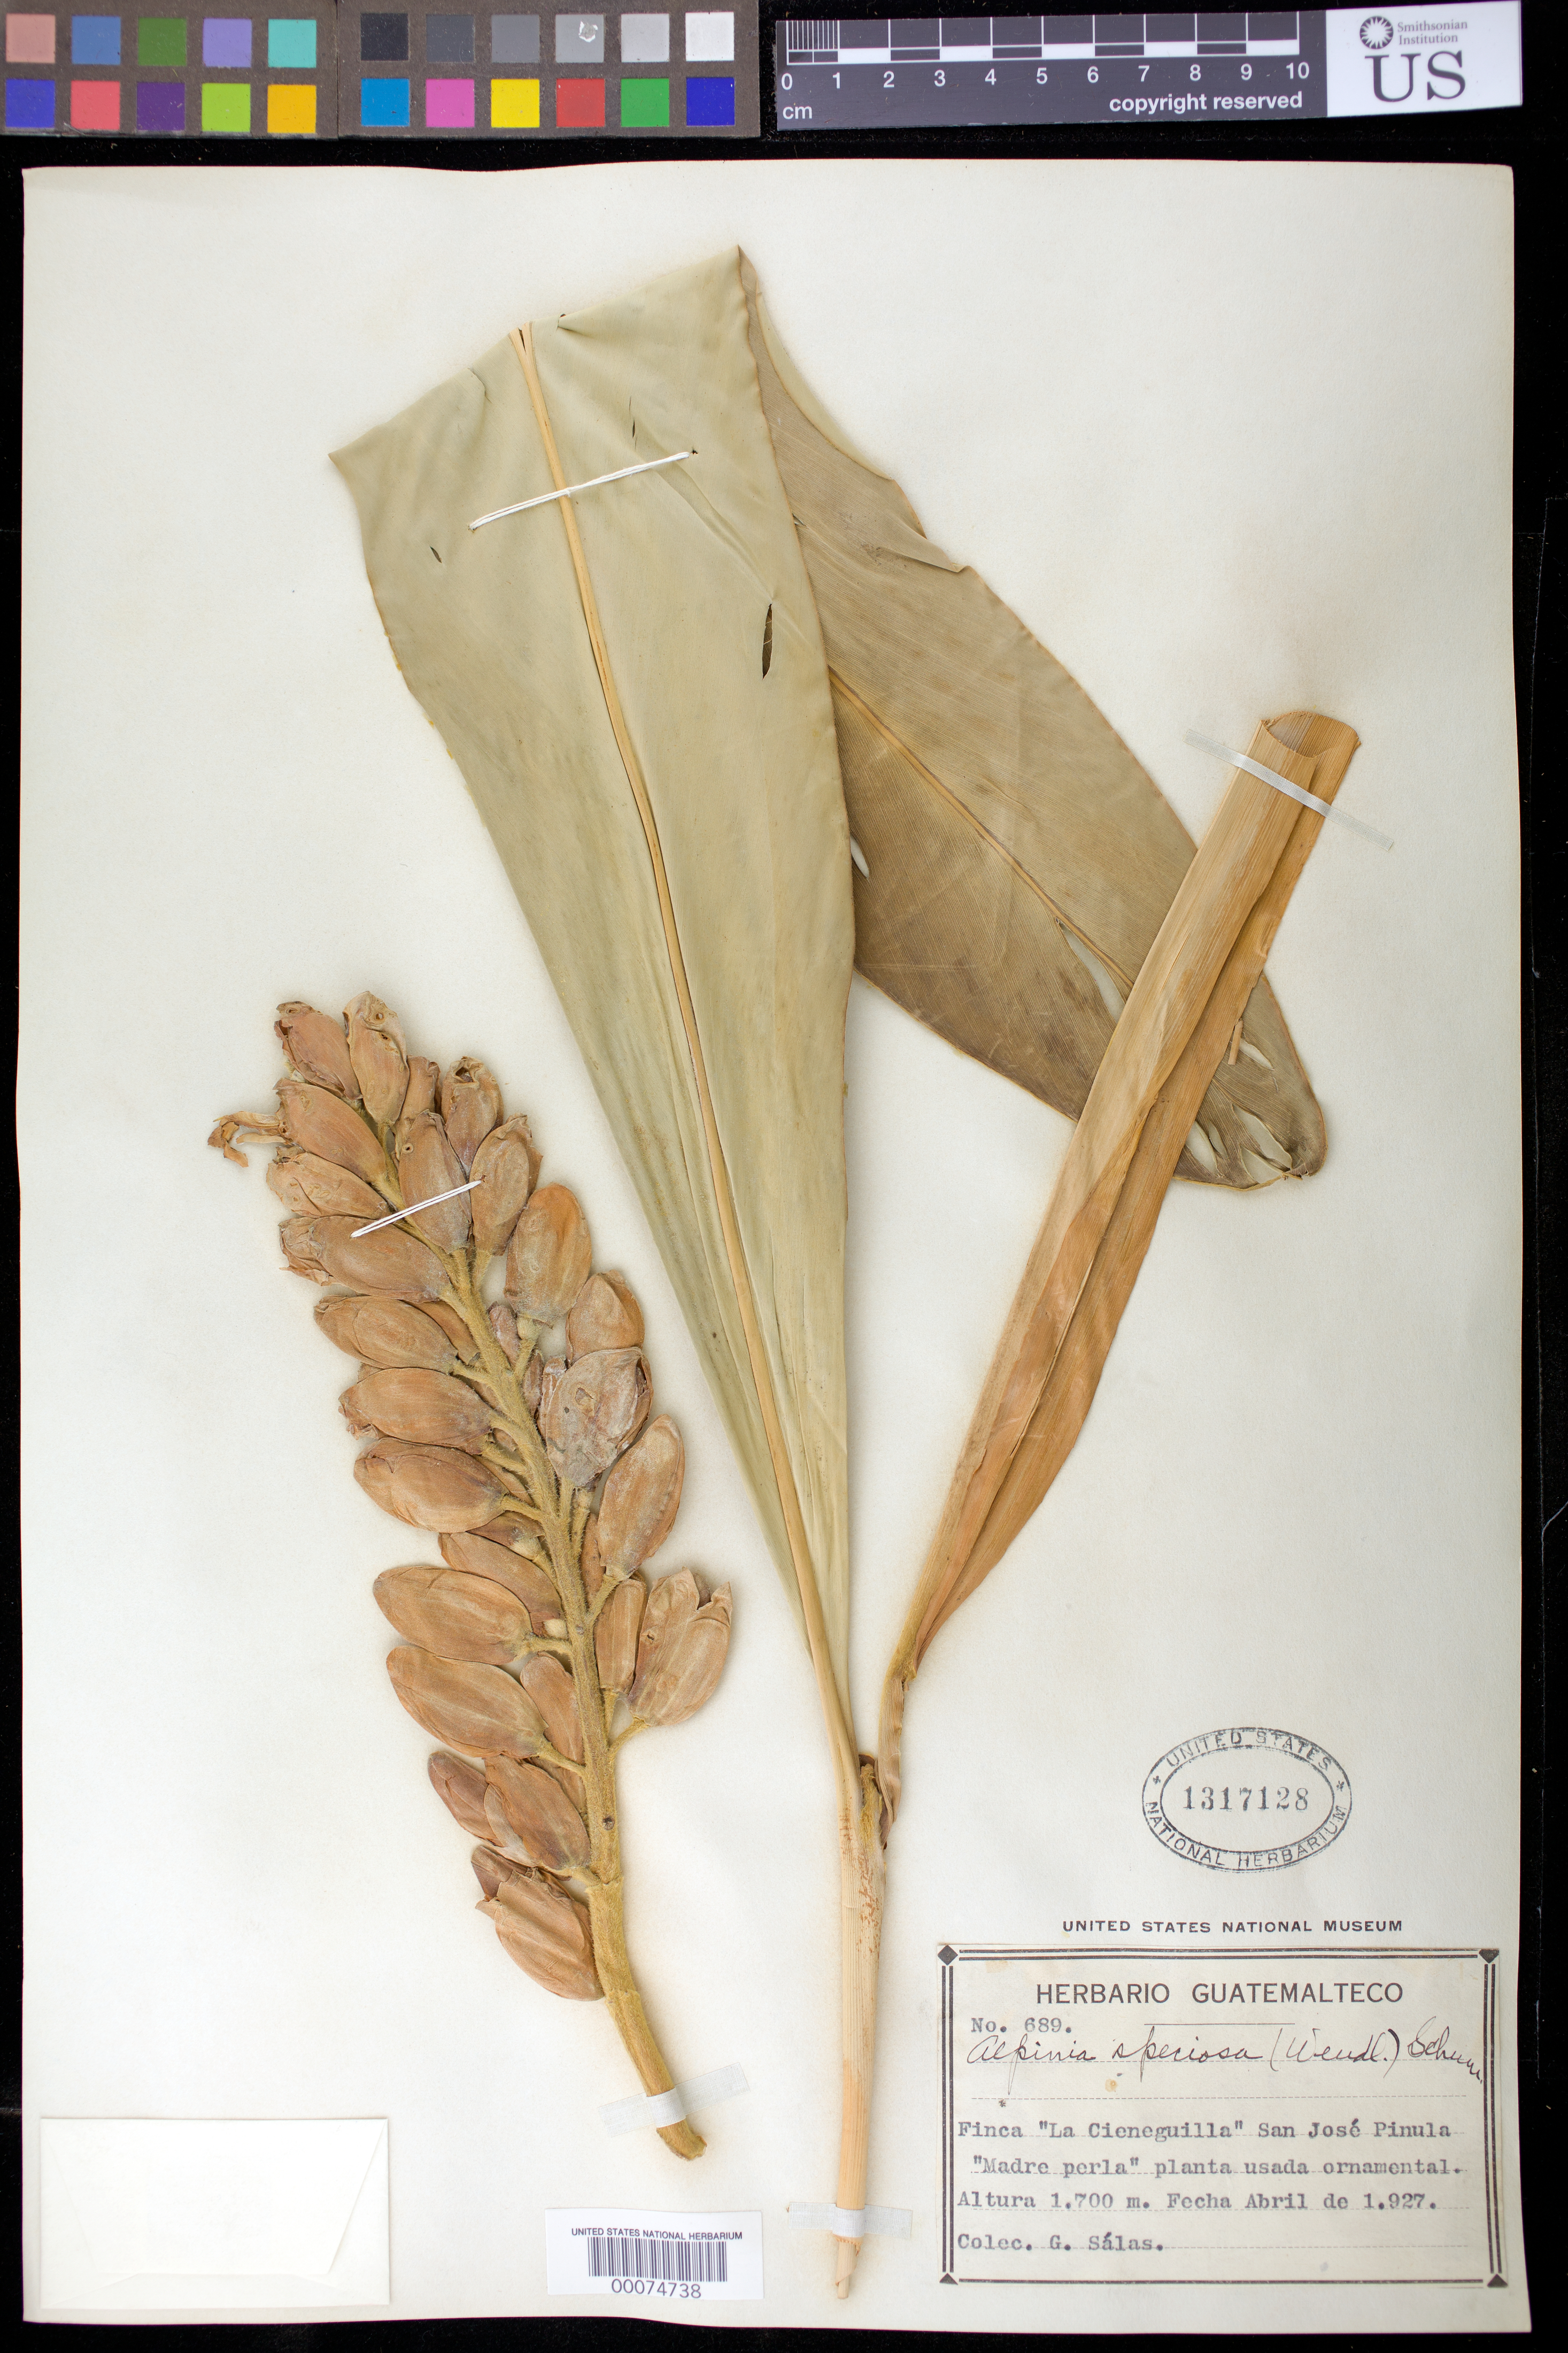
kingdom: Plantae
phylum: Tracheophyta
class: Liliopsida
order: Zingiberales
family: Zingiberaceae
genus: Alpinia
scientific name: Alpinia zerumbet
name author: (Pers.) B.L. Burtt & R.M. Sm.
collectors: G. Salas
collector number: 689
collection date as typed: Apr 1927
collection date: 1927-04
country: Guatemala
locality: Finca "la cieneguilla" San Jose pinula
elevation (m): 1700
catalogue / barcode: US 1317128